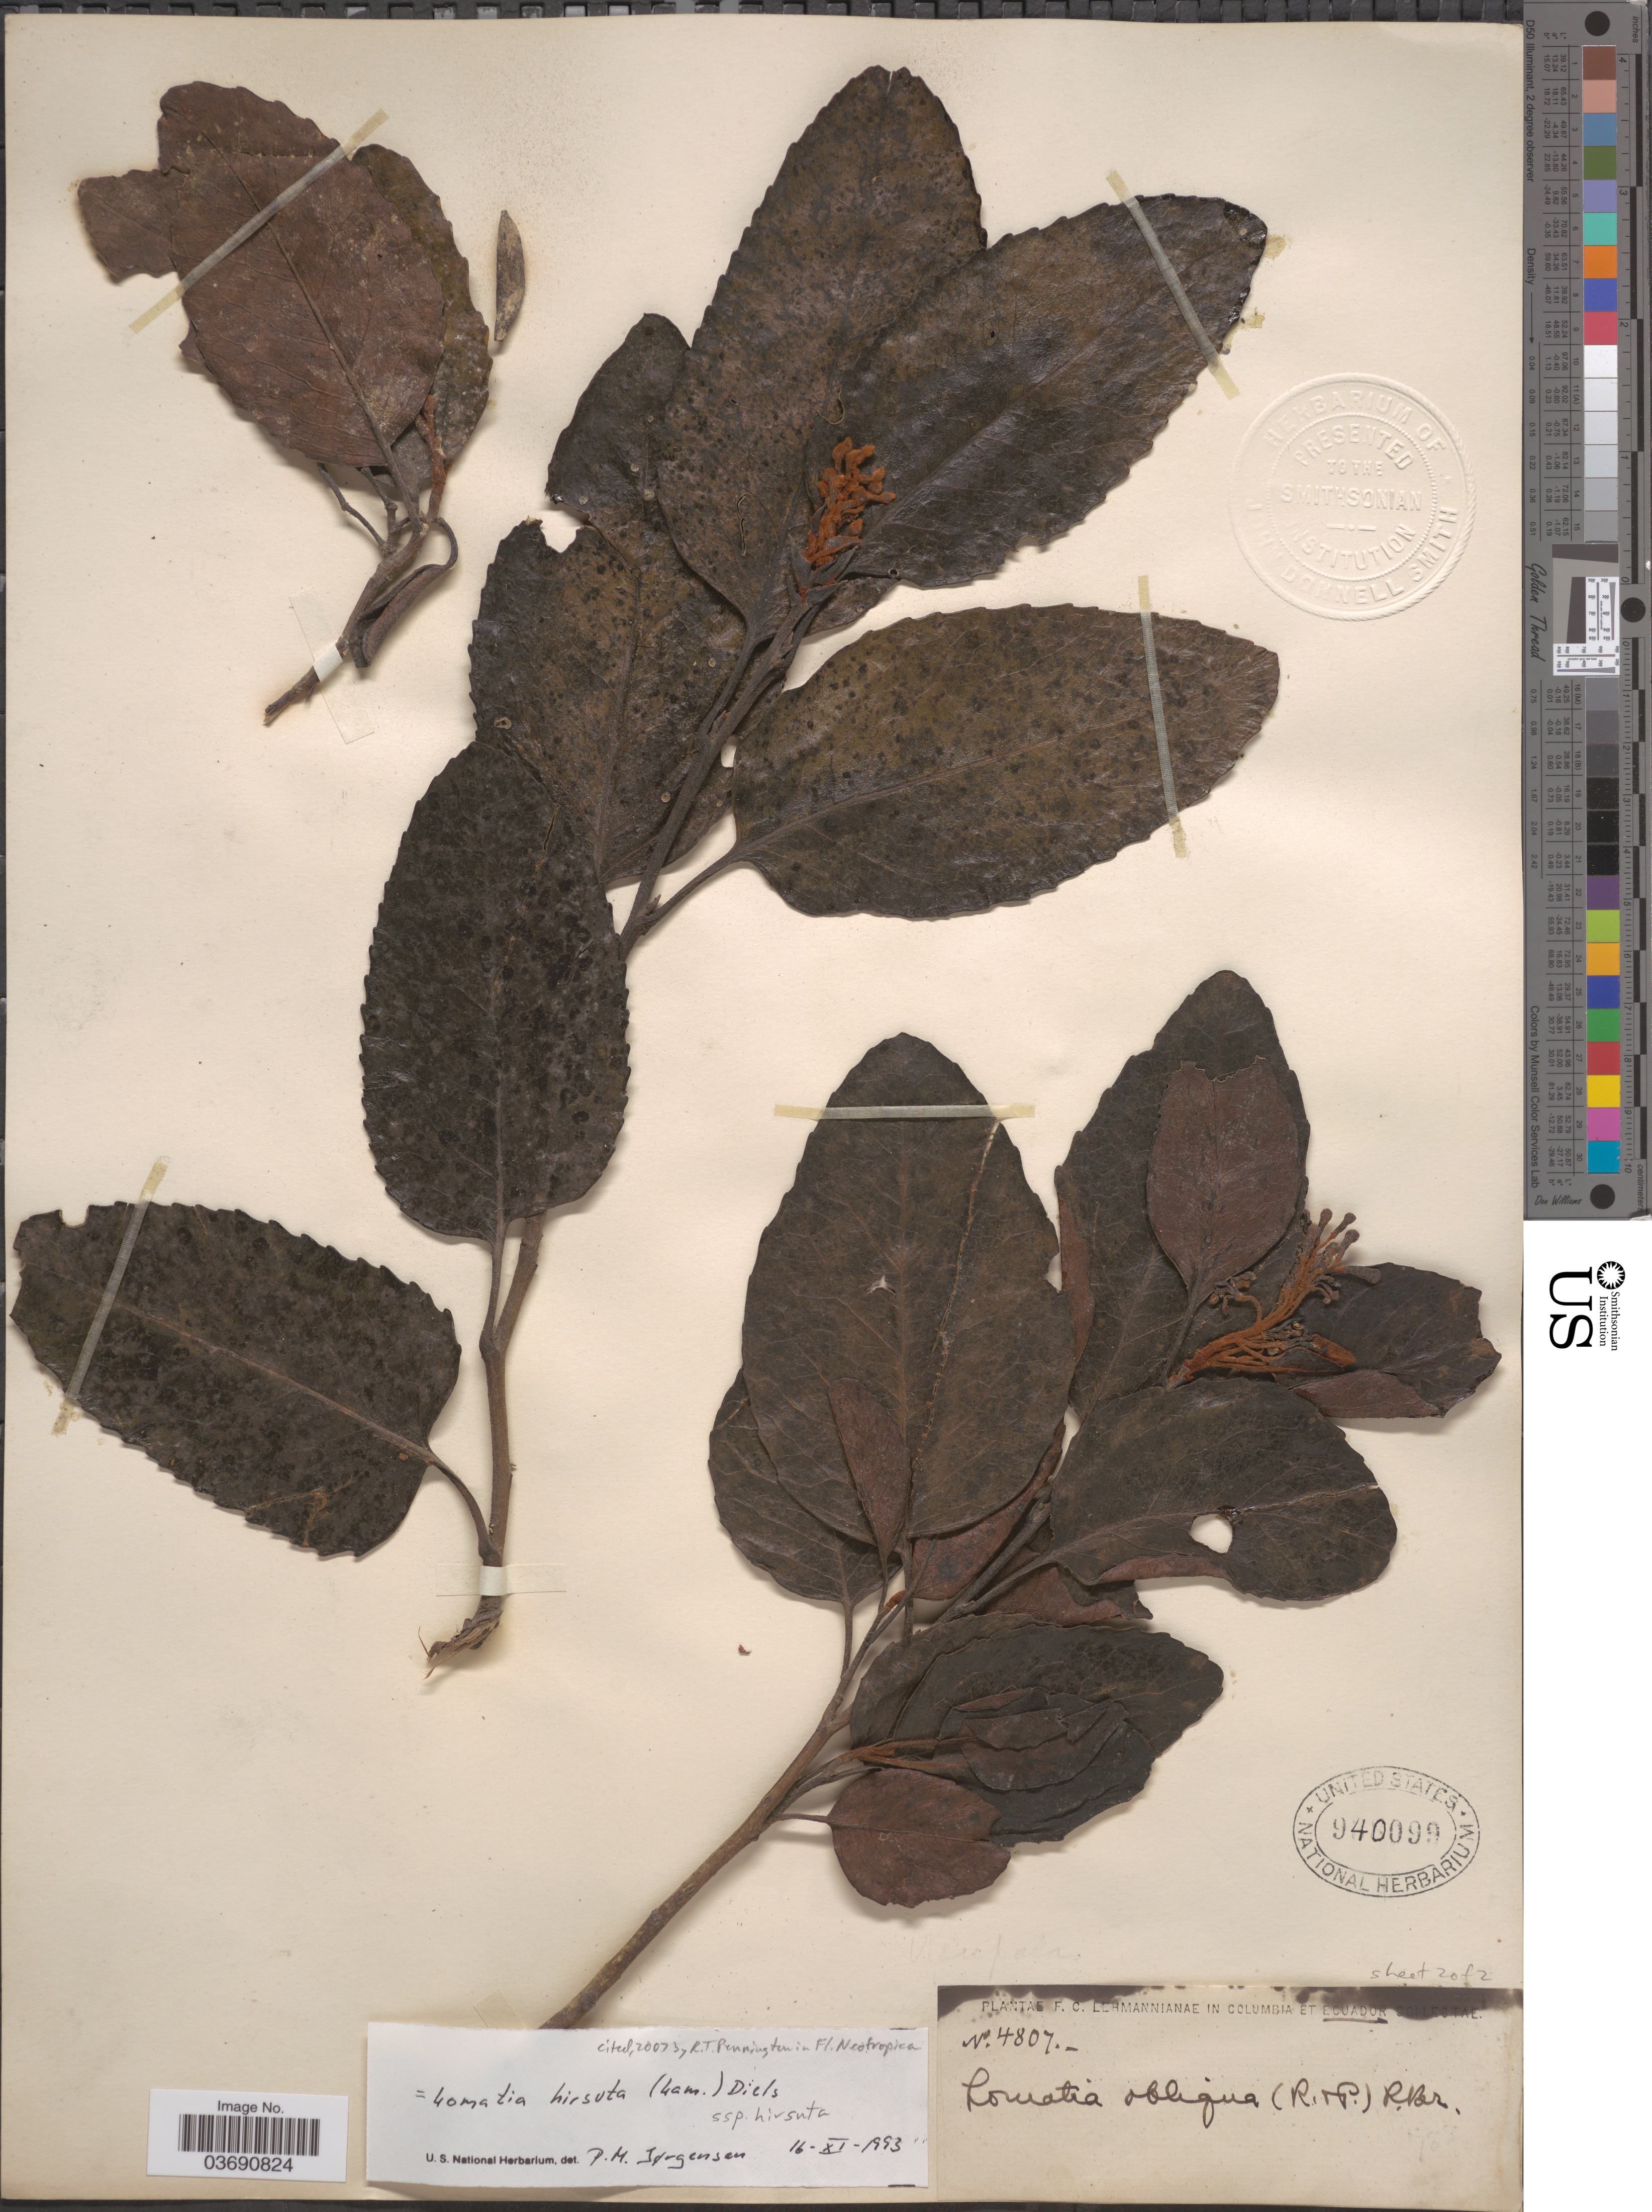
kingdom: Plantae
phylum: Tracheophyta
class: Magnoliopsida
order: Proteales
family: Proteaceae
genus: Lomatia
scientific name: Lomatia hirsuta subsp. hirsuta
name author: (Lam.) Diels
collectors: F. C. Lehmann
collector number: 4807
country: Ecuador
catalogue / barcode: US 940099